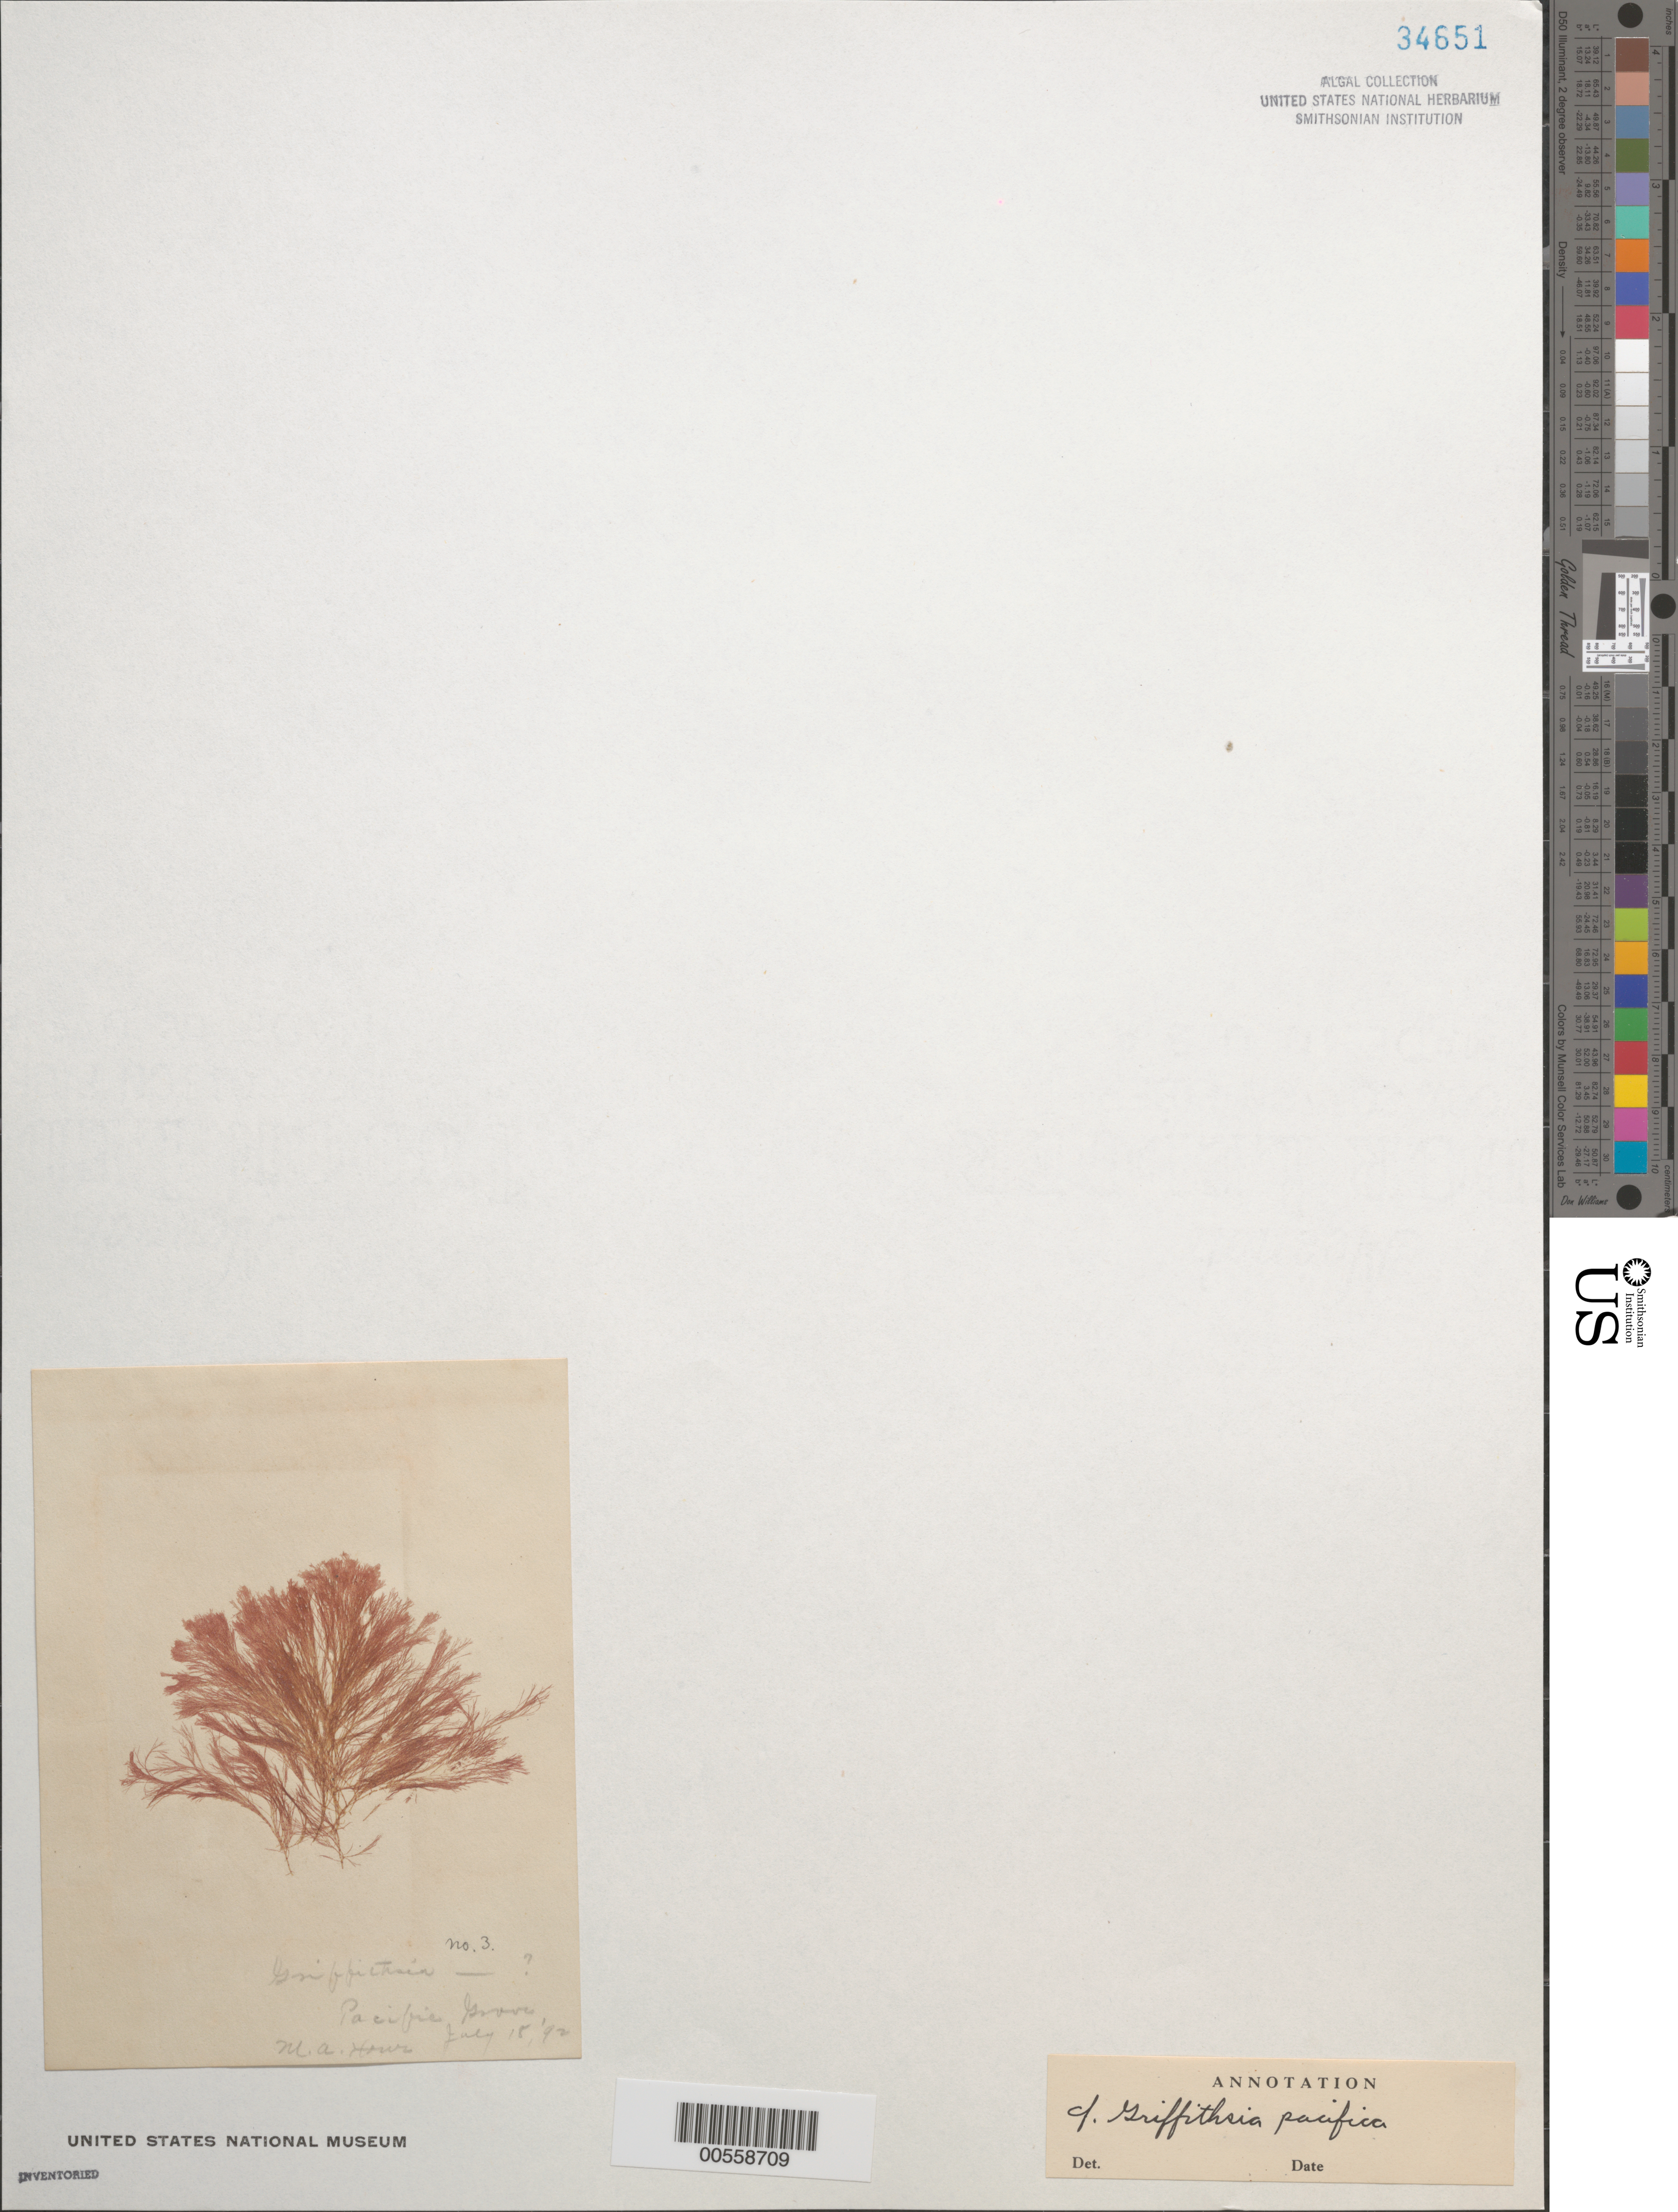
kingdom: Plantae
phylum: Rhodophyta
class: Florideophyceae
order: Ceramiales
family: Wrangeliaceae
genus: Griffithsia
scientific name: Griffithsia pacifica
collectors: M. A. Howe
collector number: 3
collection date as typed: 18 Jul 1892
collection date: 1892-07-18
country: United States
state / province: California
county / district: Monterey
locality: Pacific Grove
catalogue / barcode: US 34651